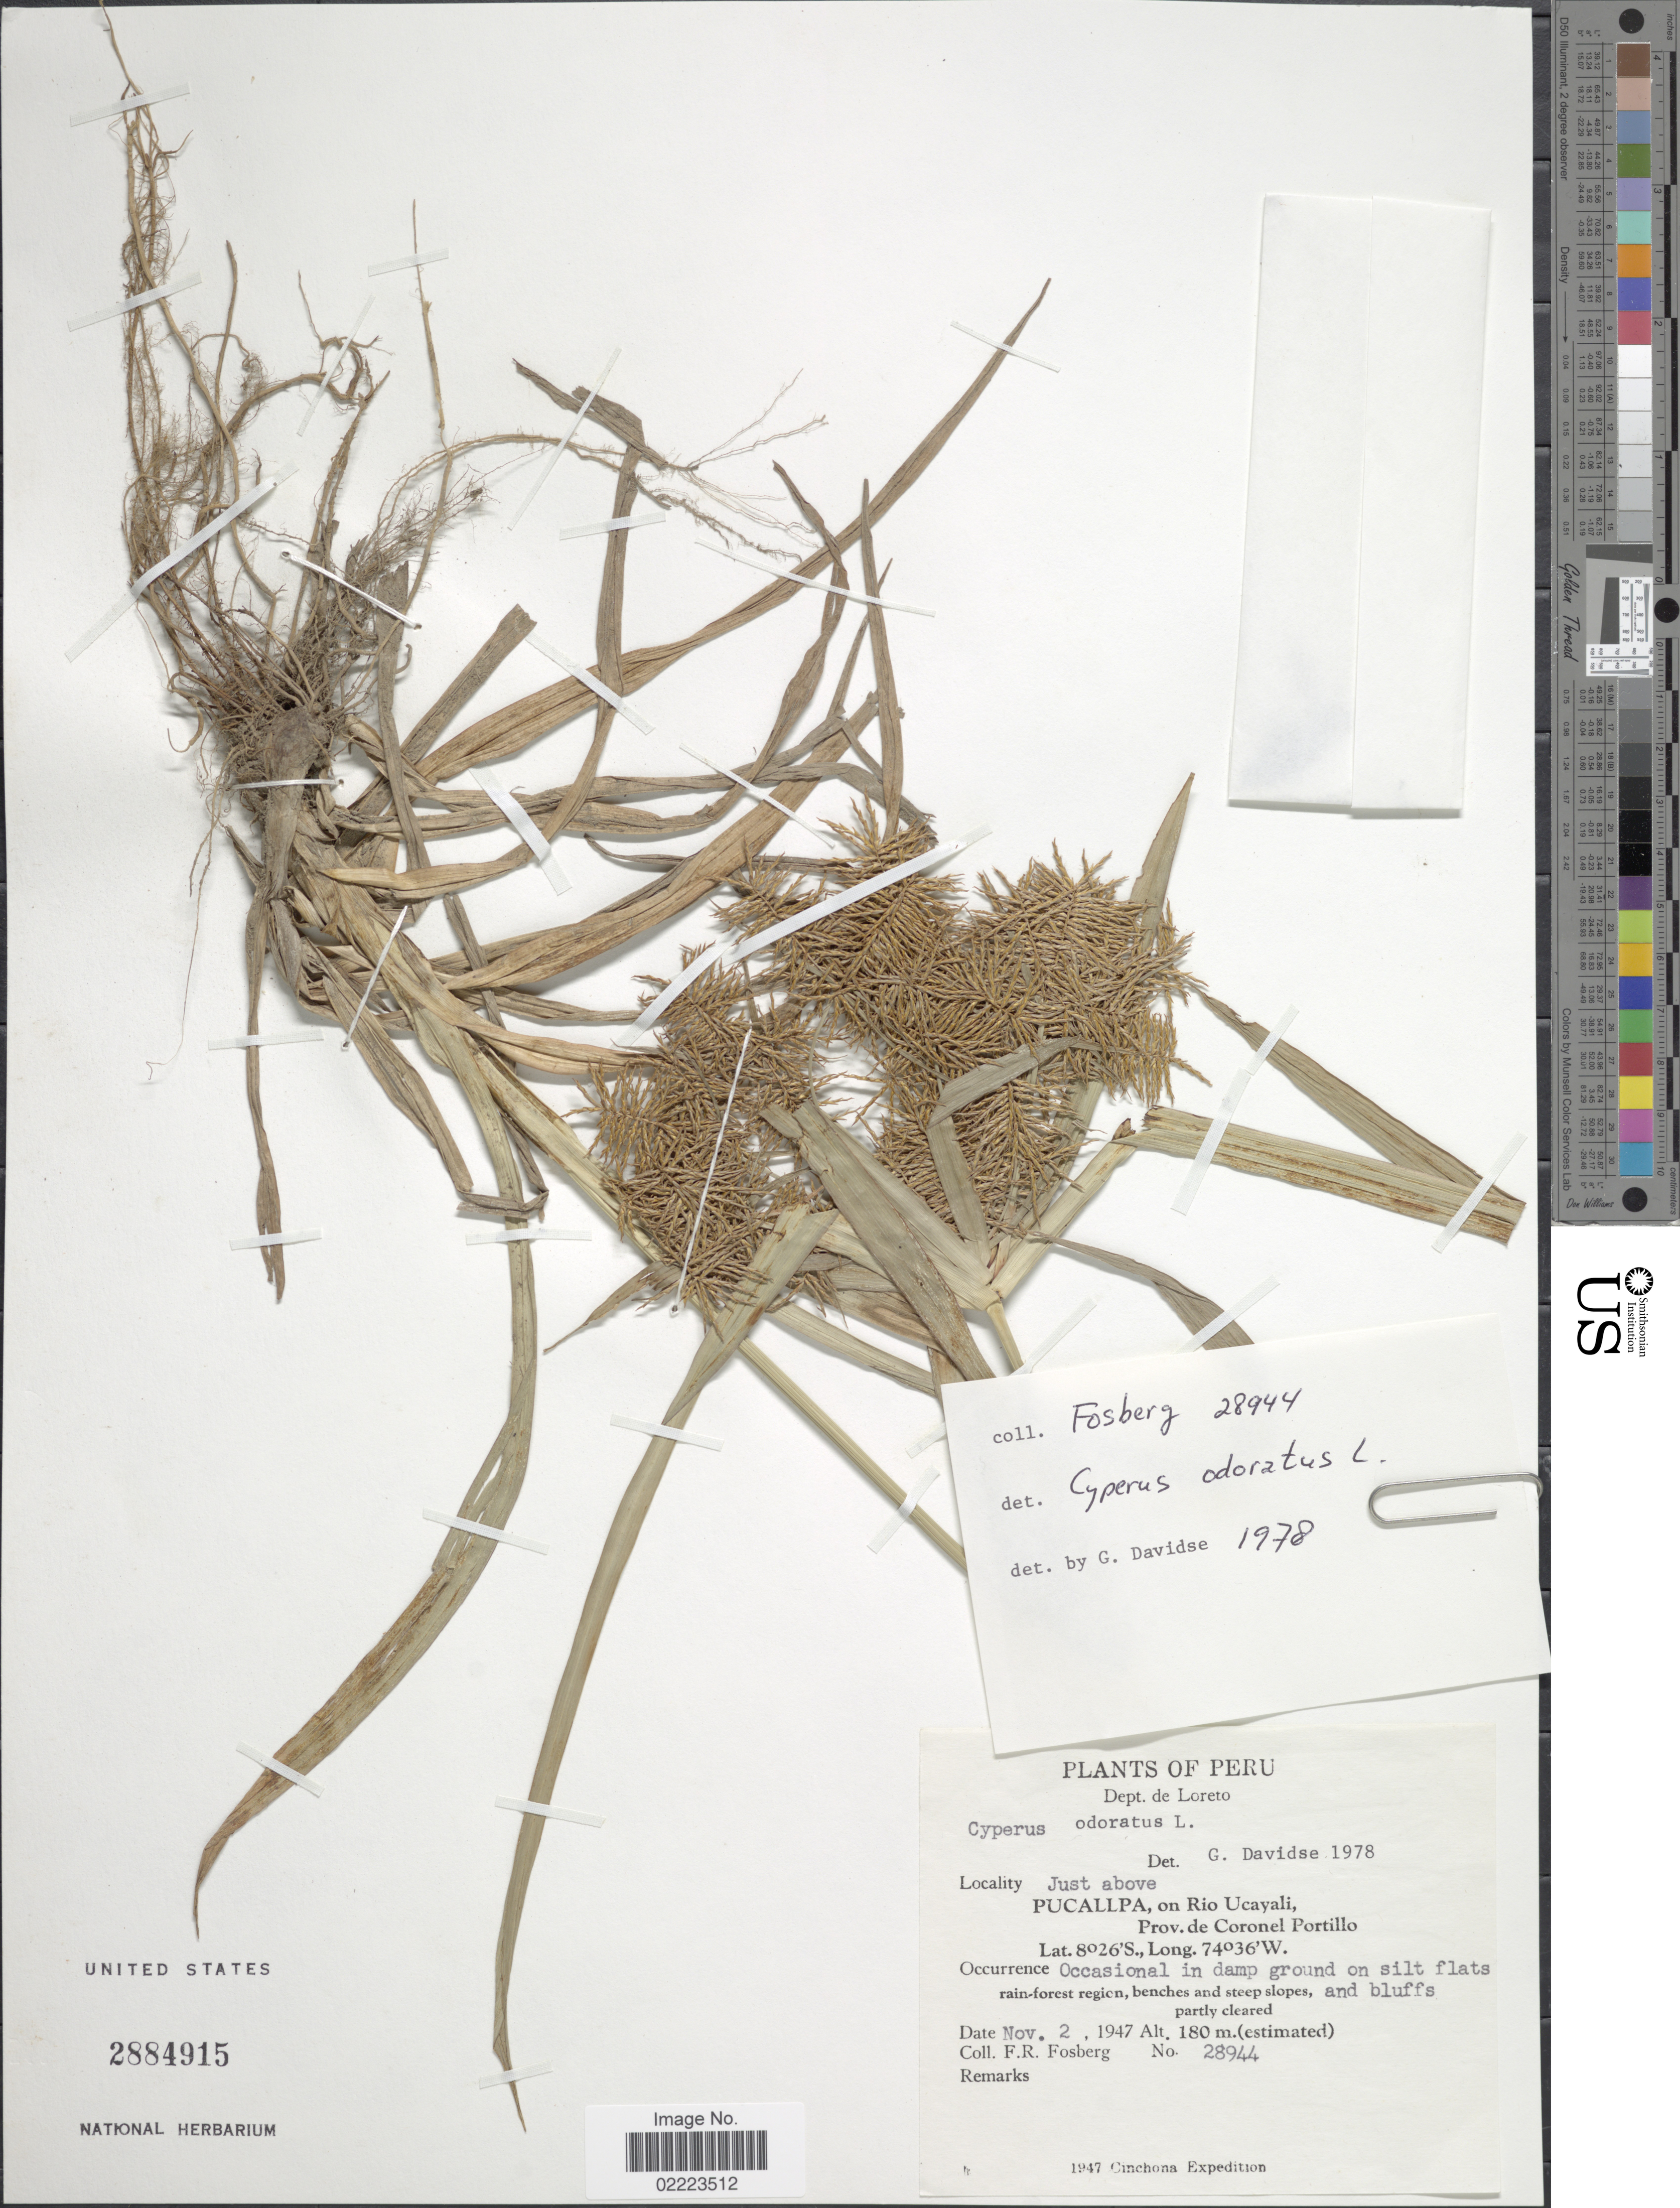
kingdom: Plantae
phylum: Tracheophyta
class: Liliopsida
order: Poales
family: Cyperaceae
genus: Cyperus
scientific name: Cyperus odoratus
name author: L.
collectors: F. R. Fosberg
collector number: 28944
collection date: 1947-11-02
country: Peru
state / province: Loreto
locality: Dept. de Loreto. Just above Pucallpa, on Rio Ucayali, Prov. de Coronel Portillo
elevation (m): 180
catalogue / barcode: US 2884915